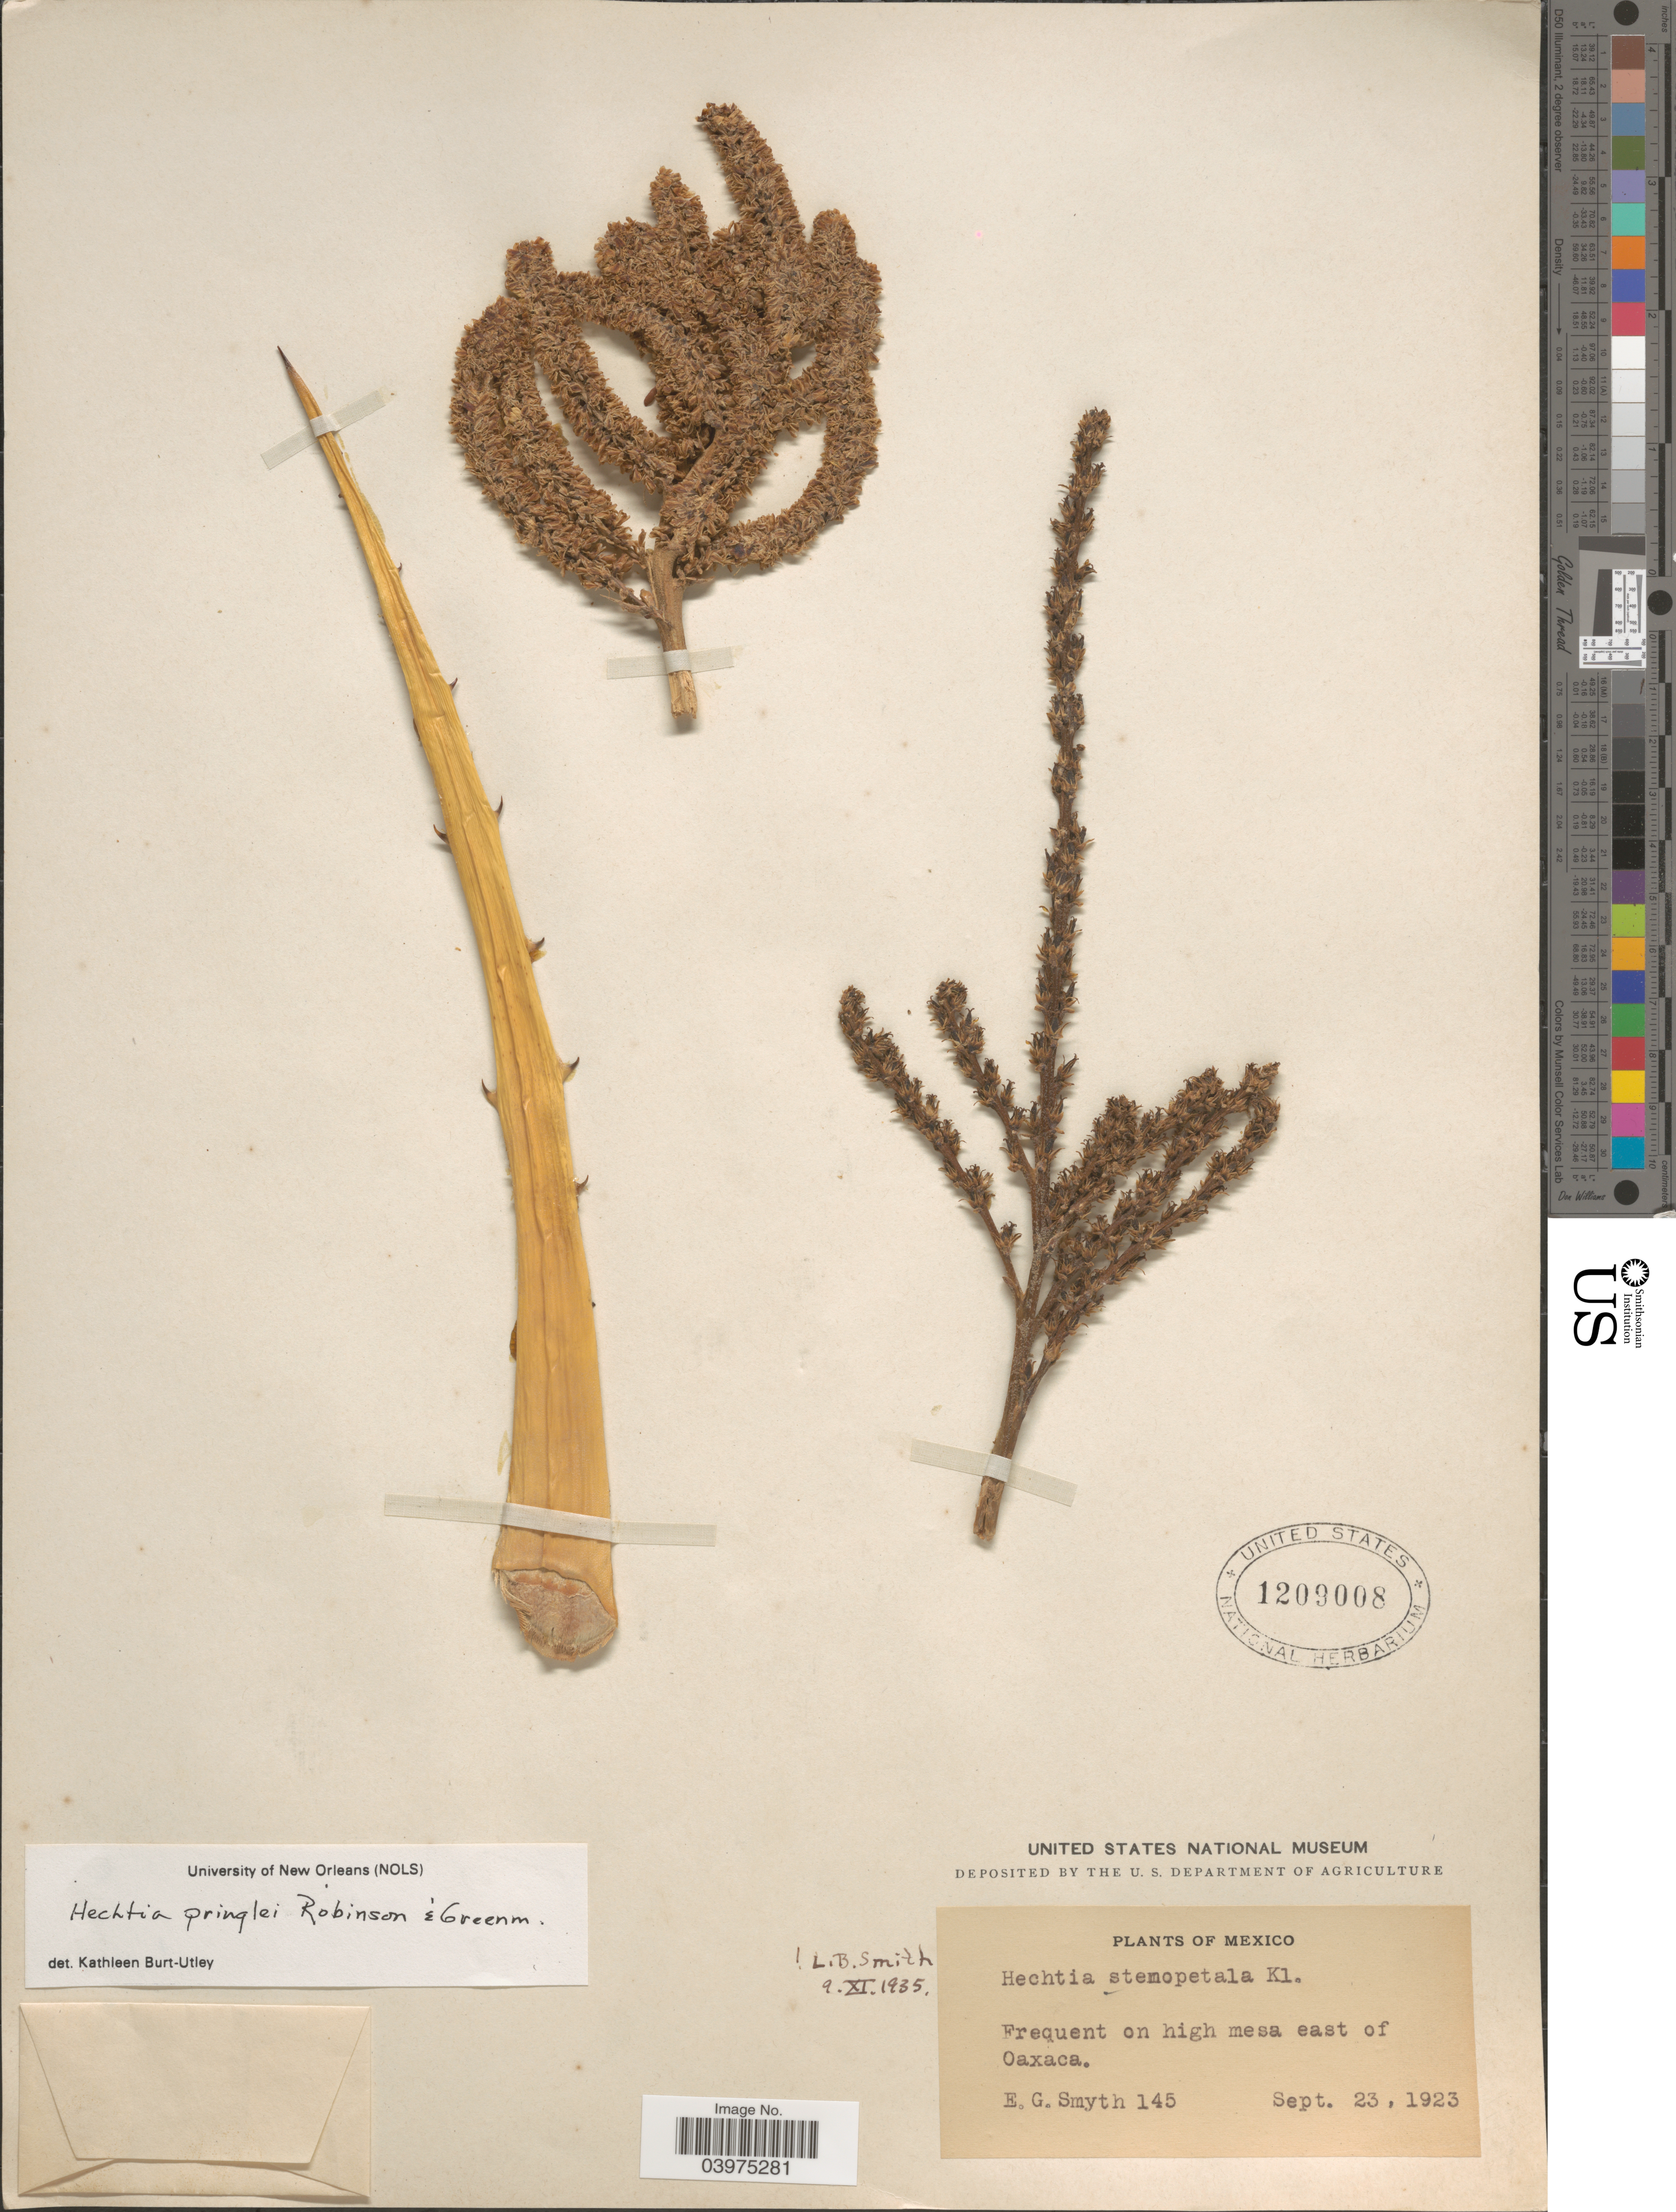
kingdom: Plantae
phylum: Tracheophyta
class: Liliopsida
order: Poales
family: Bromeliaceae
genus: Hechtia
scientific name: Hechtia pringlei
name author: B.L. Rob. & Greenm.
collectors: E. Smyth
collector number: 145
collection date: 1923-09-23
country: Mexico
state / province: Oaxaca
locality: Frequent on high mesa east of Oaxaca.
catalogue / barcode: US 1209008